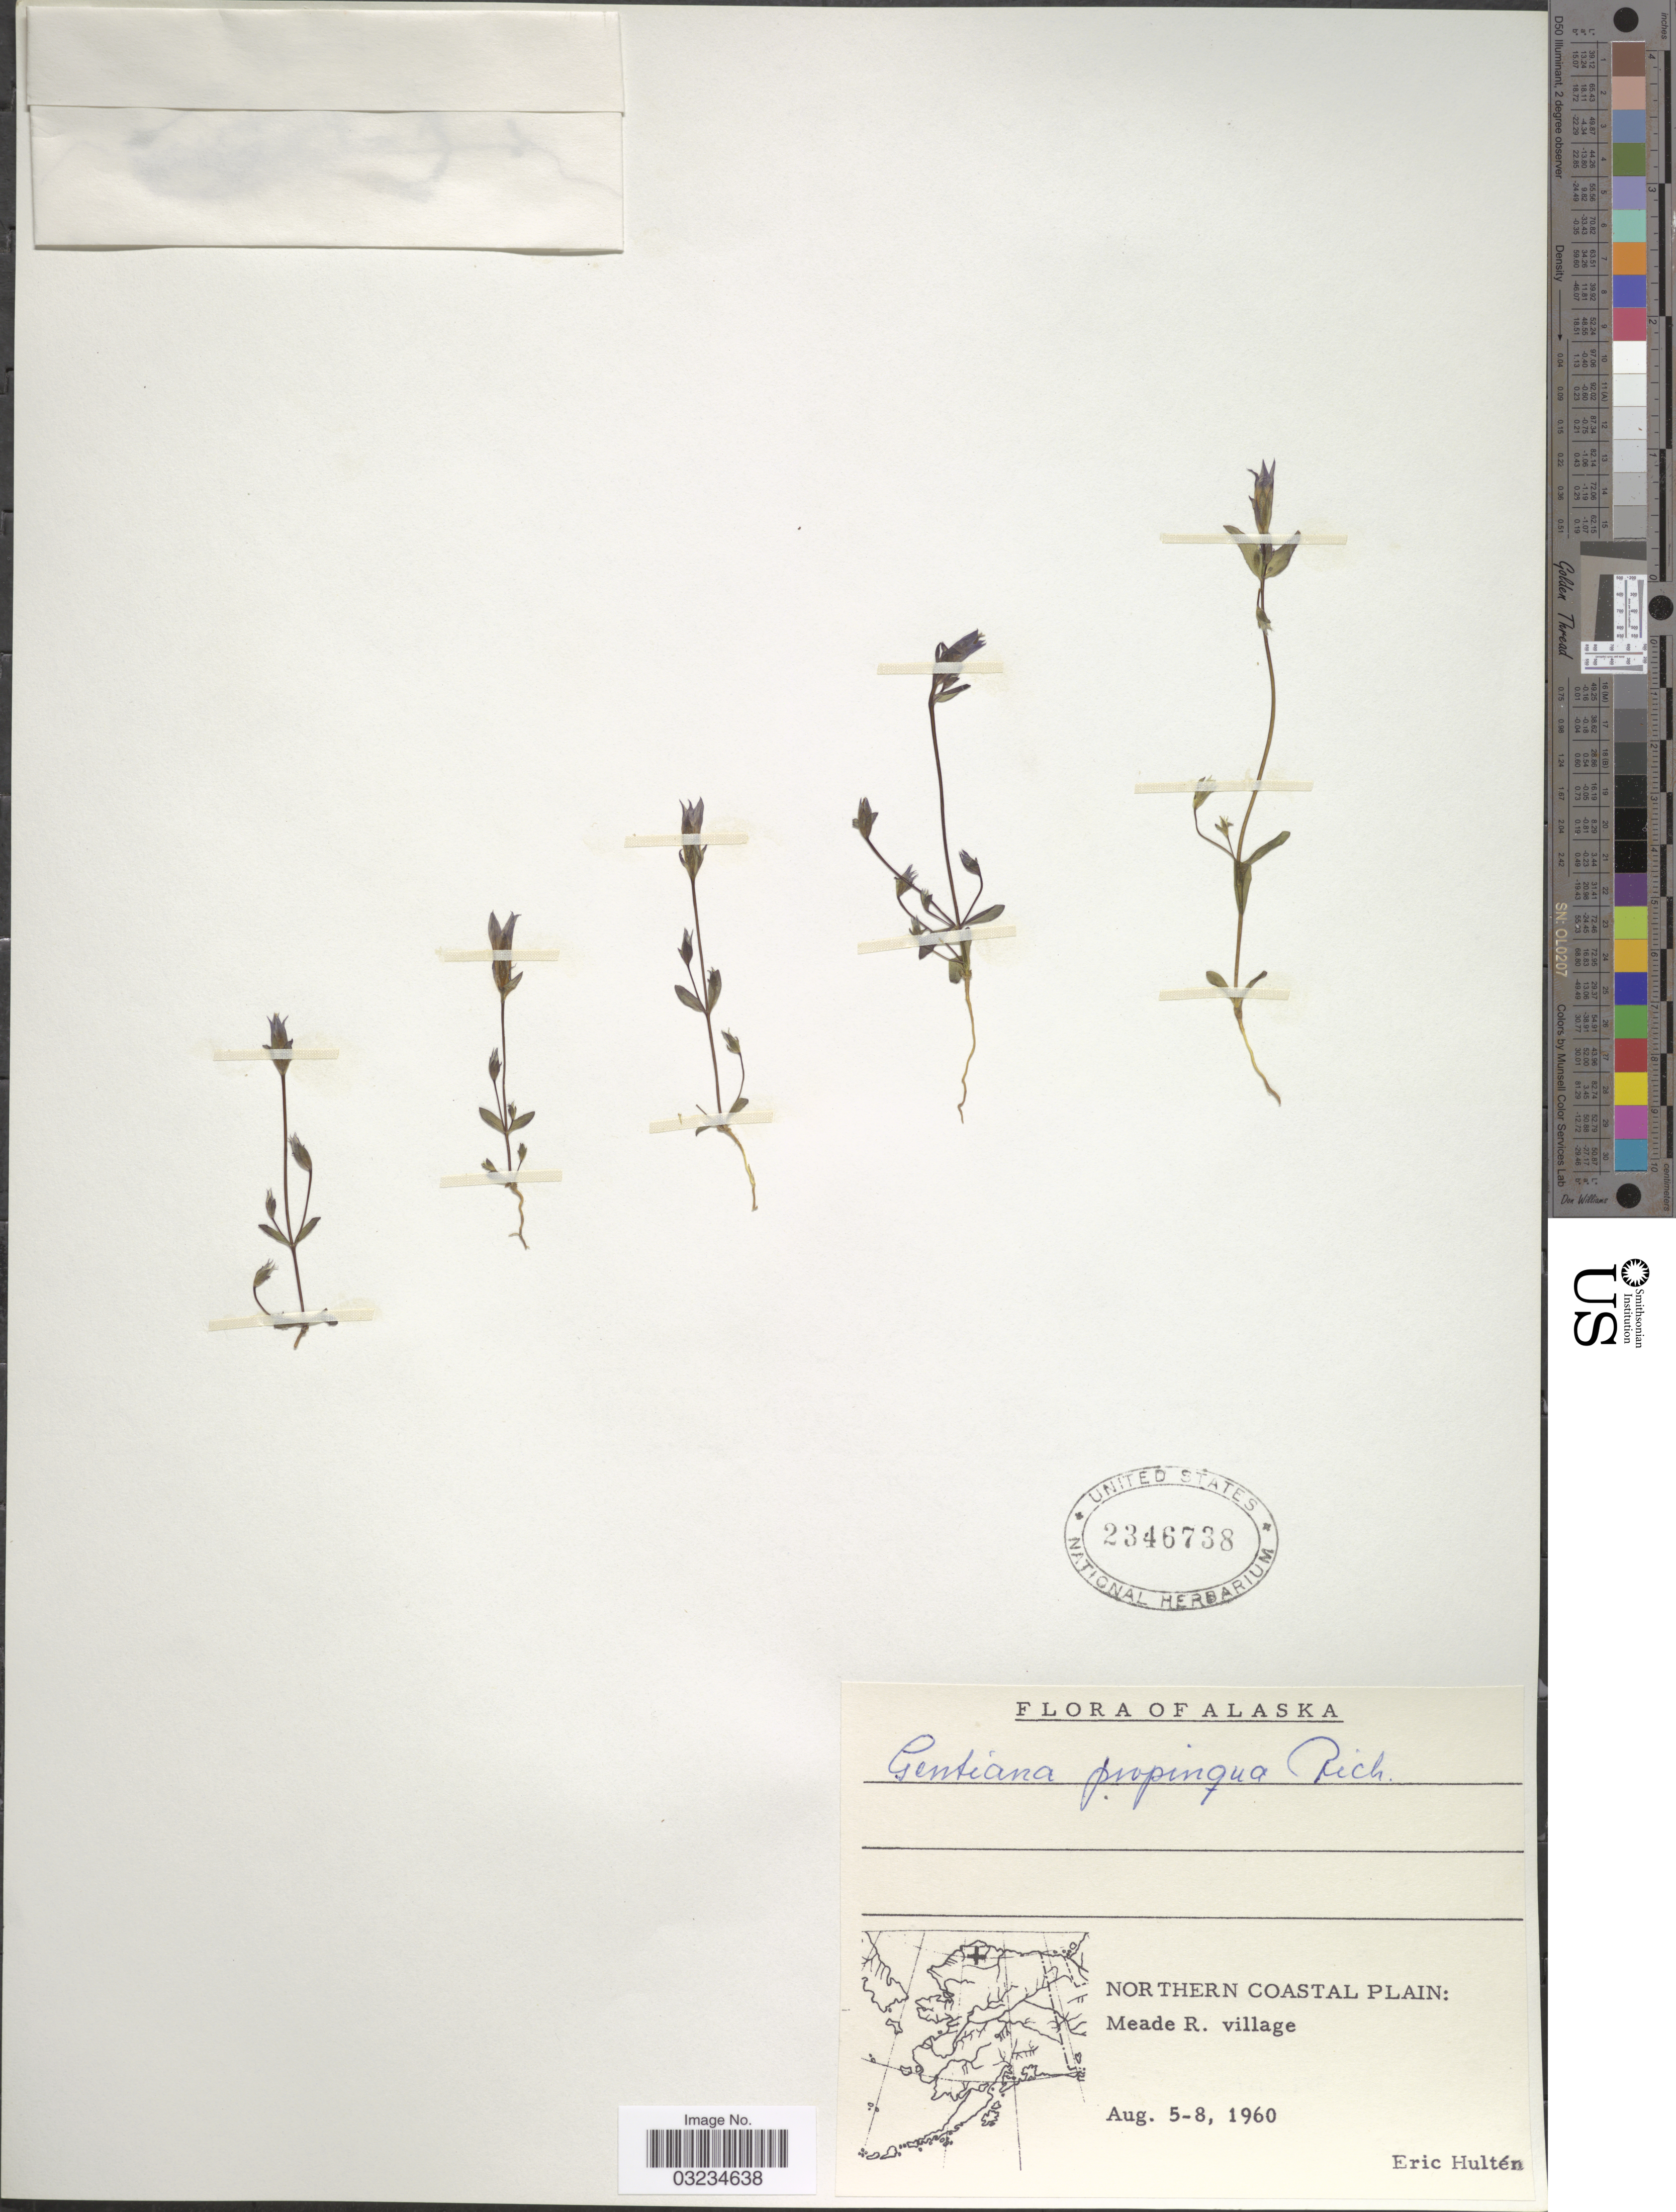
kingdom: Plantae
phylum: Tracheophyta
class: Magnoliopsida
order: Gentianales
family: Gentianaceae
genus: Gentiana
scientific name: Gentiana propinqua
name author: Richards.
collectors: E. G. Hultén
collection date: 1960-08-05/1960-08-08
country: United States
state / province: Alaska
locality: Northern Coastal Plain: Meade R. village.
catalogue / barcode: US 2346738